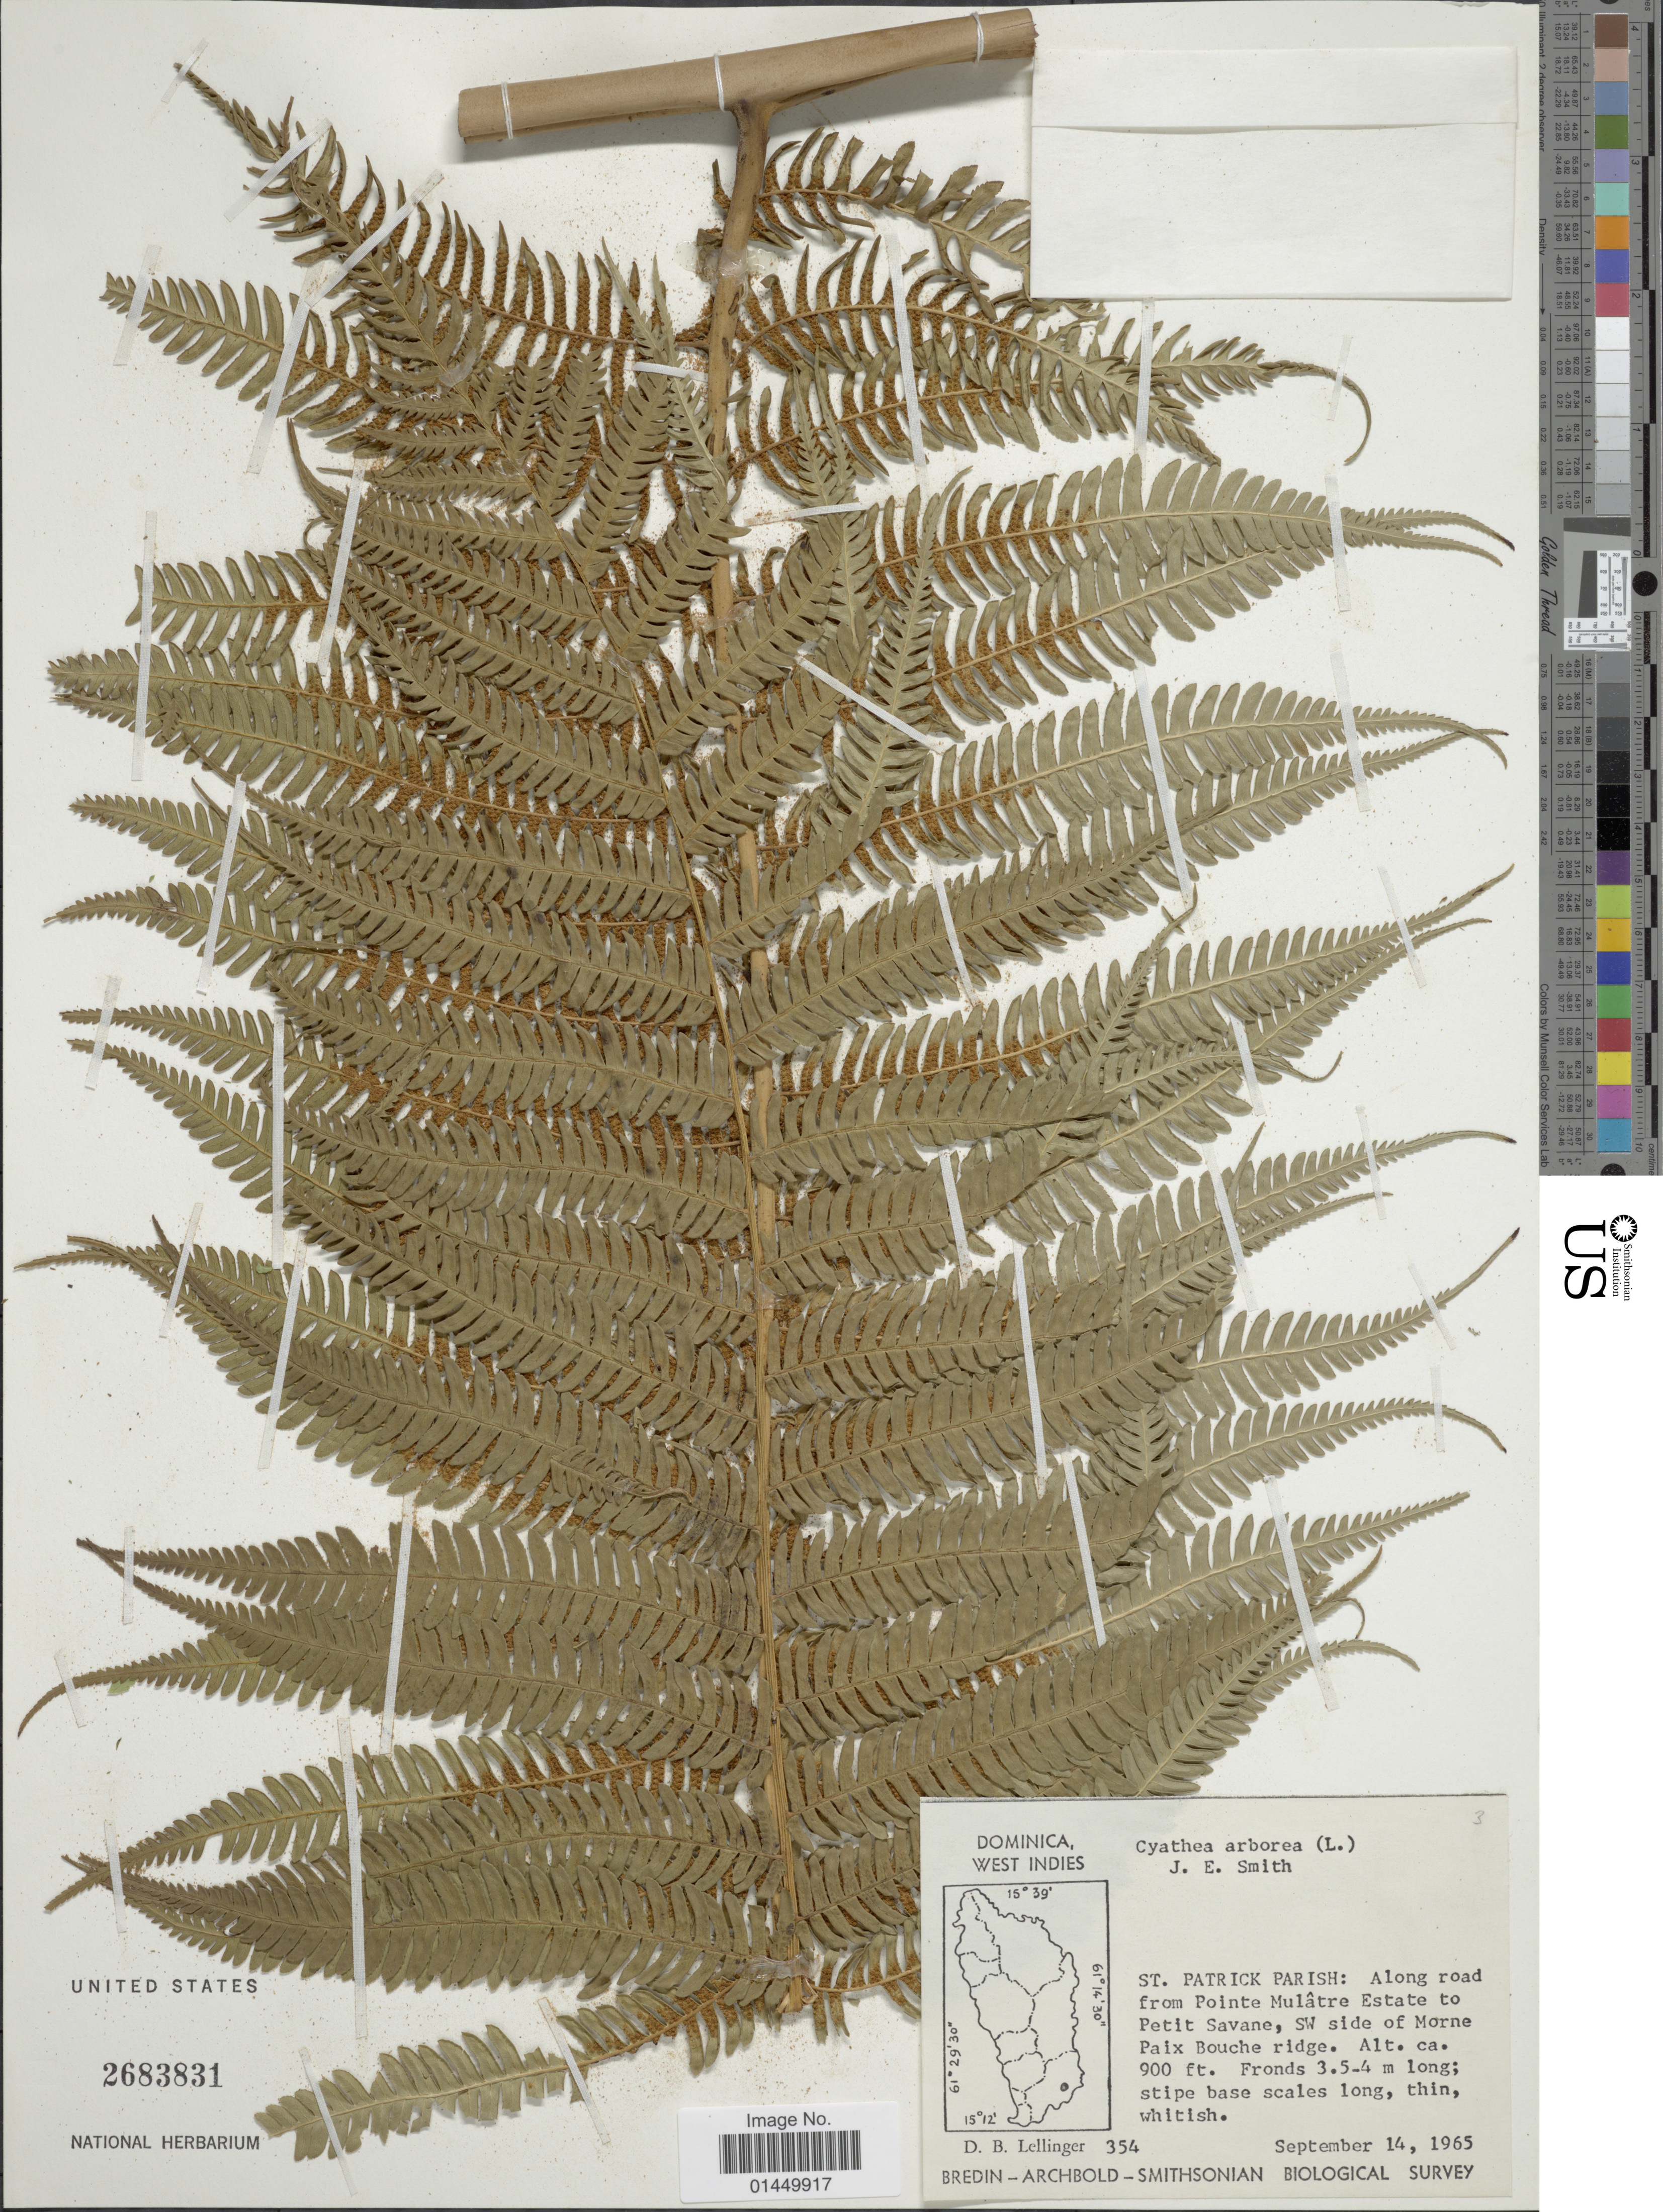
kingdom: Plantae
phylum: Tracheophyta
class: Polypodiopsida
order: Cyatheales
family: Cyatheaceae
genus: Cyathea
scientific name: Cyathea arborea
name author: (L.) Sm.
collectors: D. B. Lellinger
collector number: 354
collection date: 1965-09-14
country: Dominica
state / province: St. Patrick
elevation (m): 274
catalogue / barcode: US 2683831